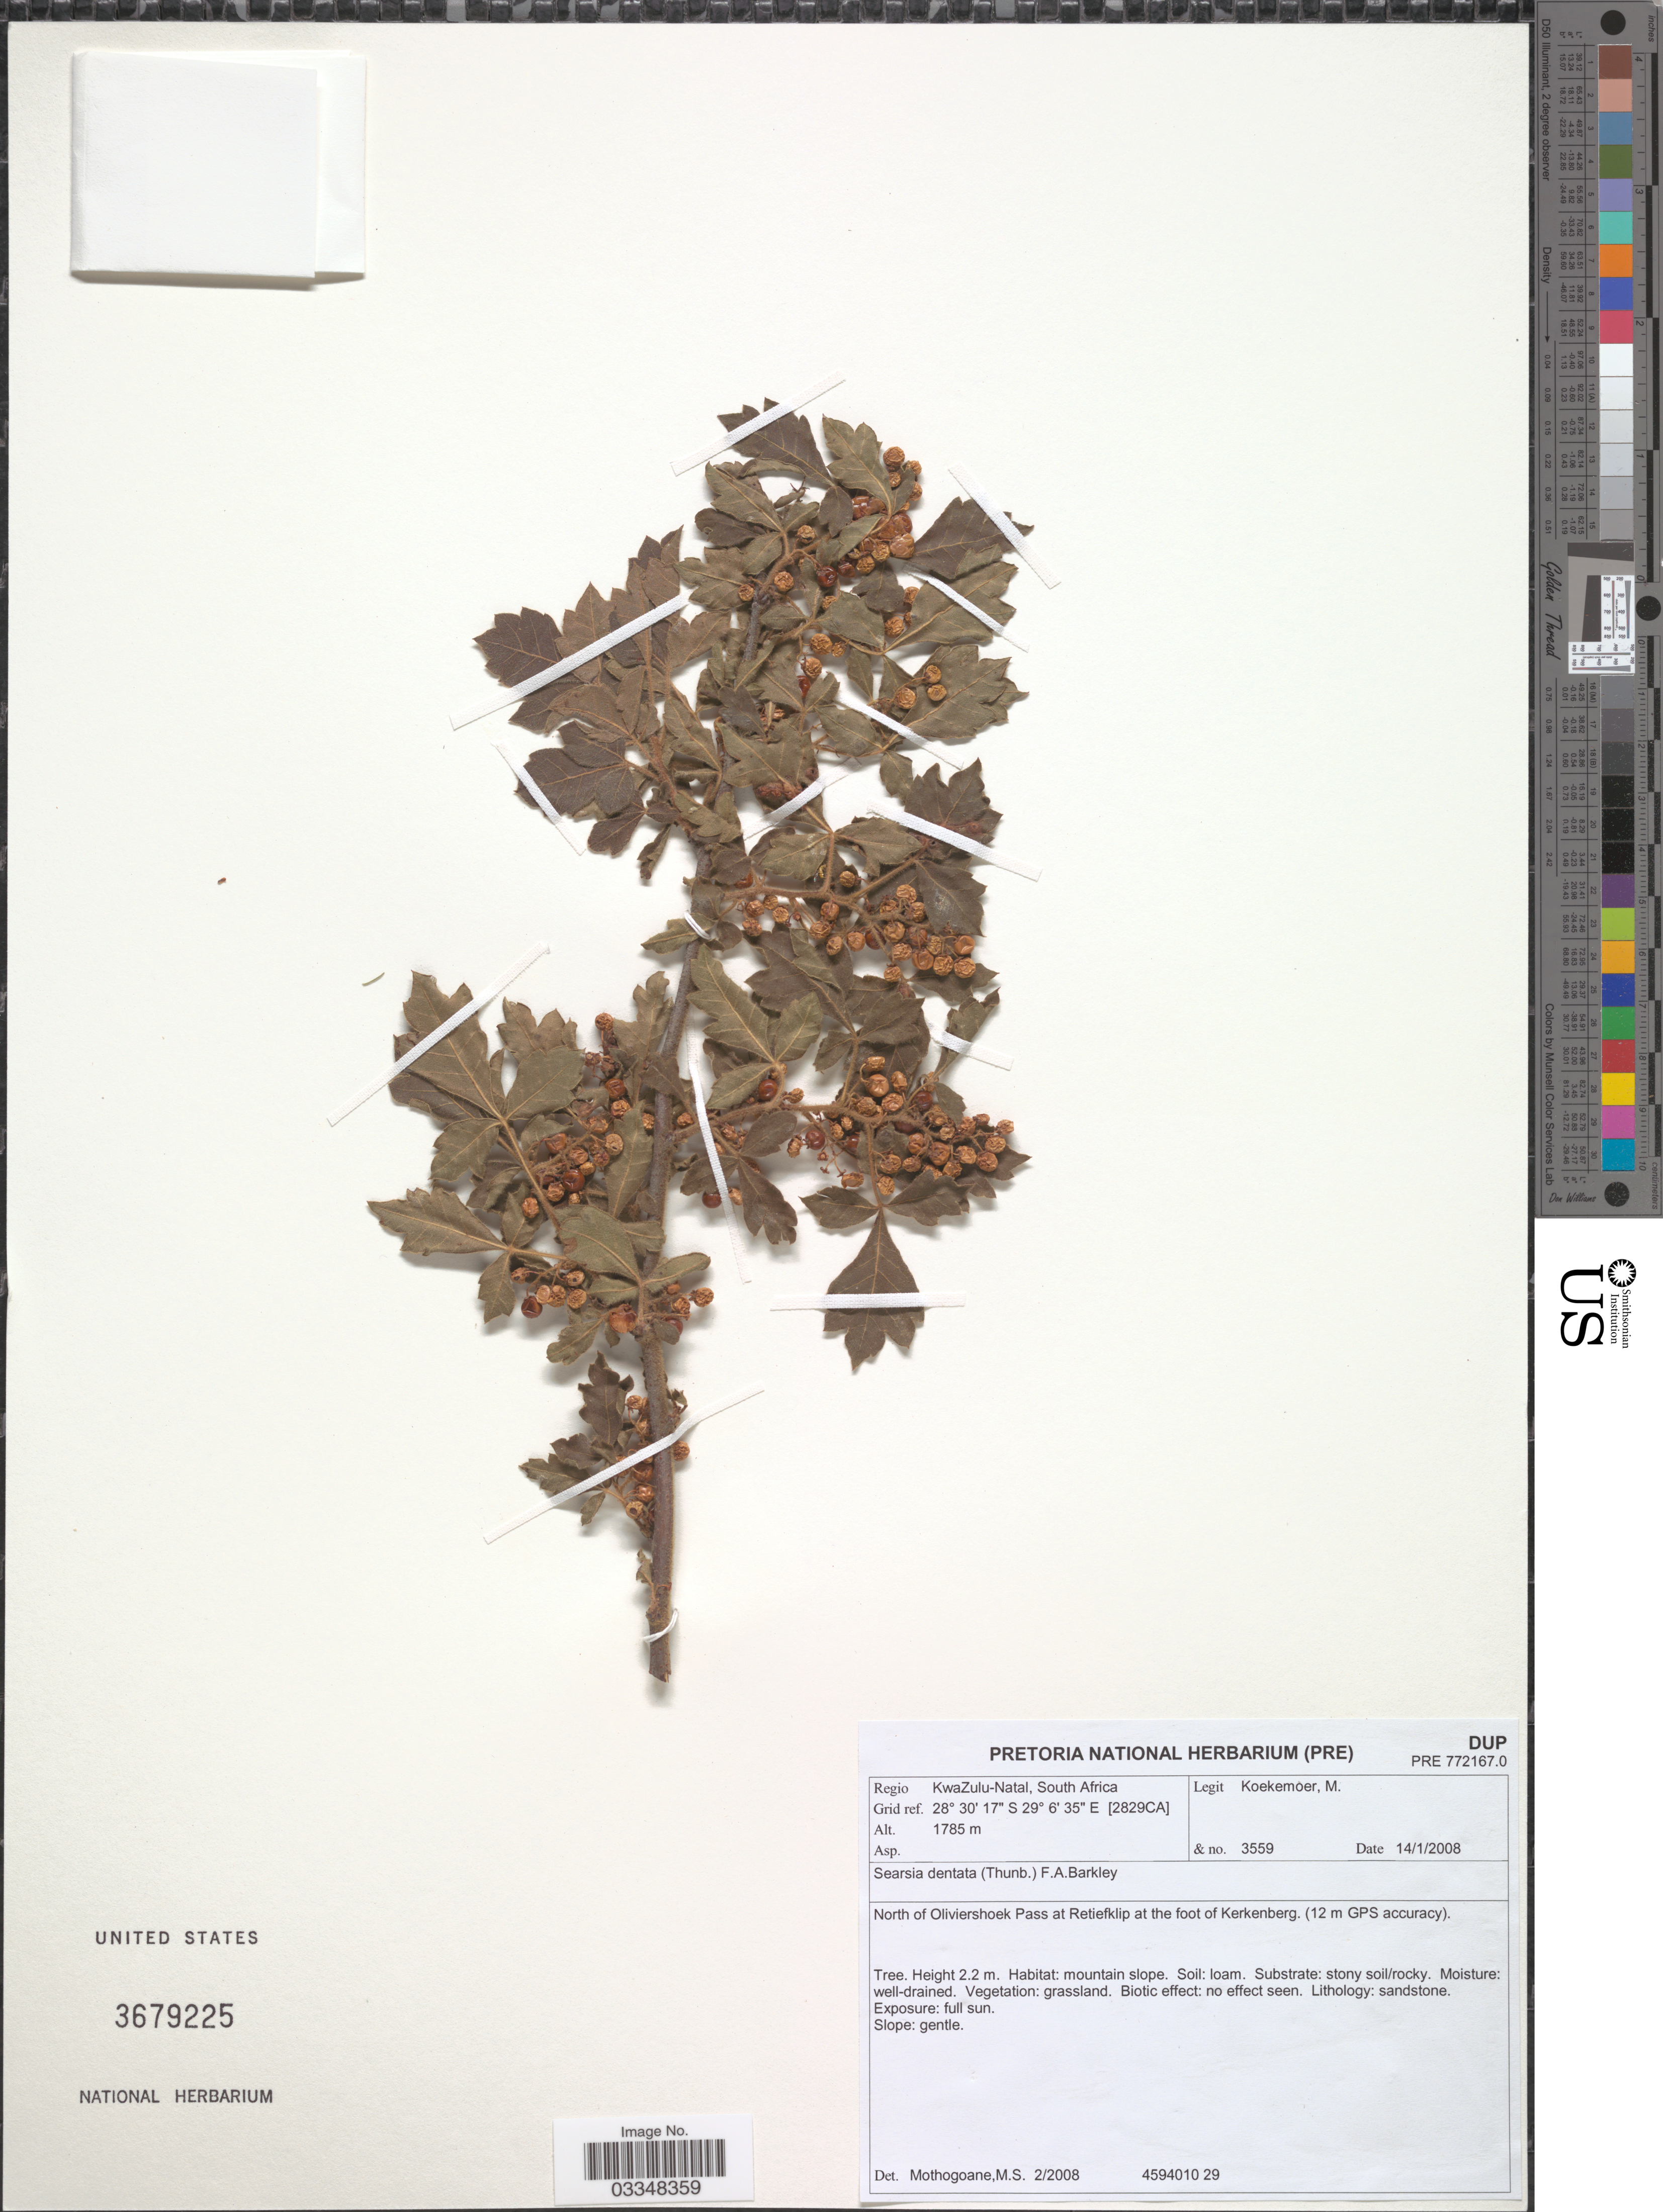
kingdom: Plantae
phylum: Tracheophyta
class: Magnoliopsida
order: Sapindales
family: Anacardiaceae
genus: Searsia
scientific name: Searsia dentata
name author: (Thunb.) F.A. Barkley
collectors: M. Koekemoer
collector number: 3559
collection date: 2008-01-14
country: South Africa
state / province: KwaZulu-Natal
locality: Regio KwaZulu-Natal. Grid ref. [2829CA]. North of Oliviershoek Pass at Retiefklip at the foot of Kerkenberg.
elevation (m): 1785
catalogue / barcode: US 3679225